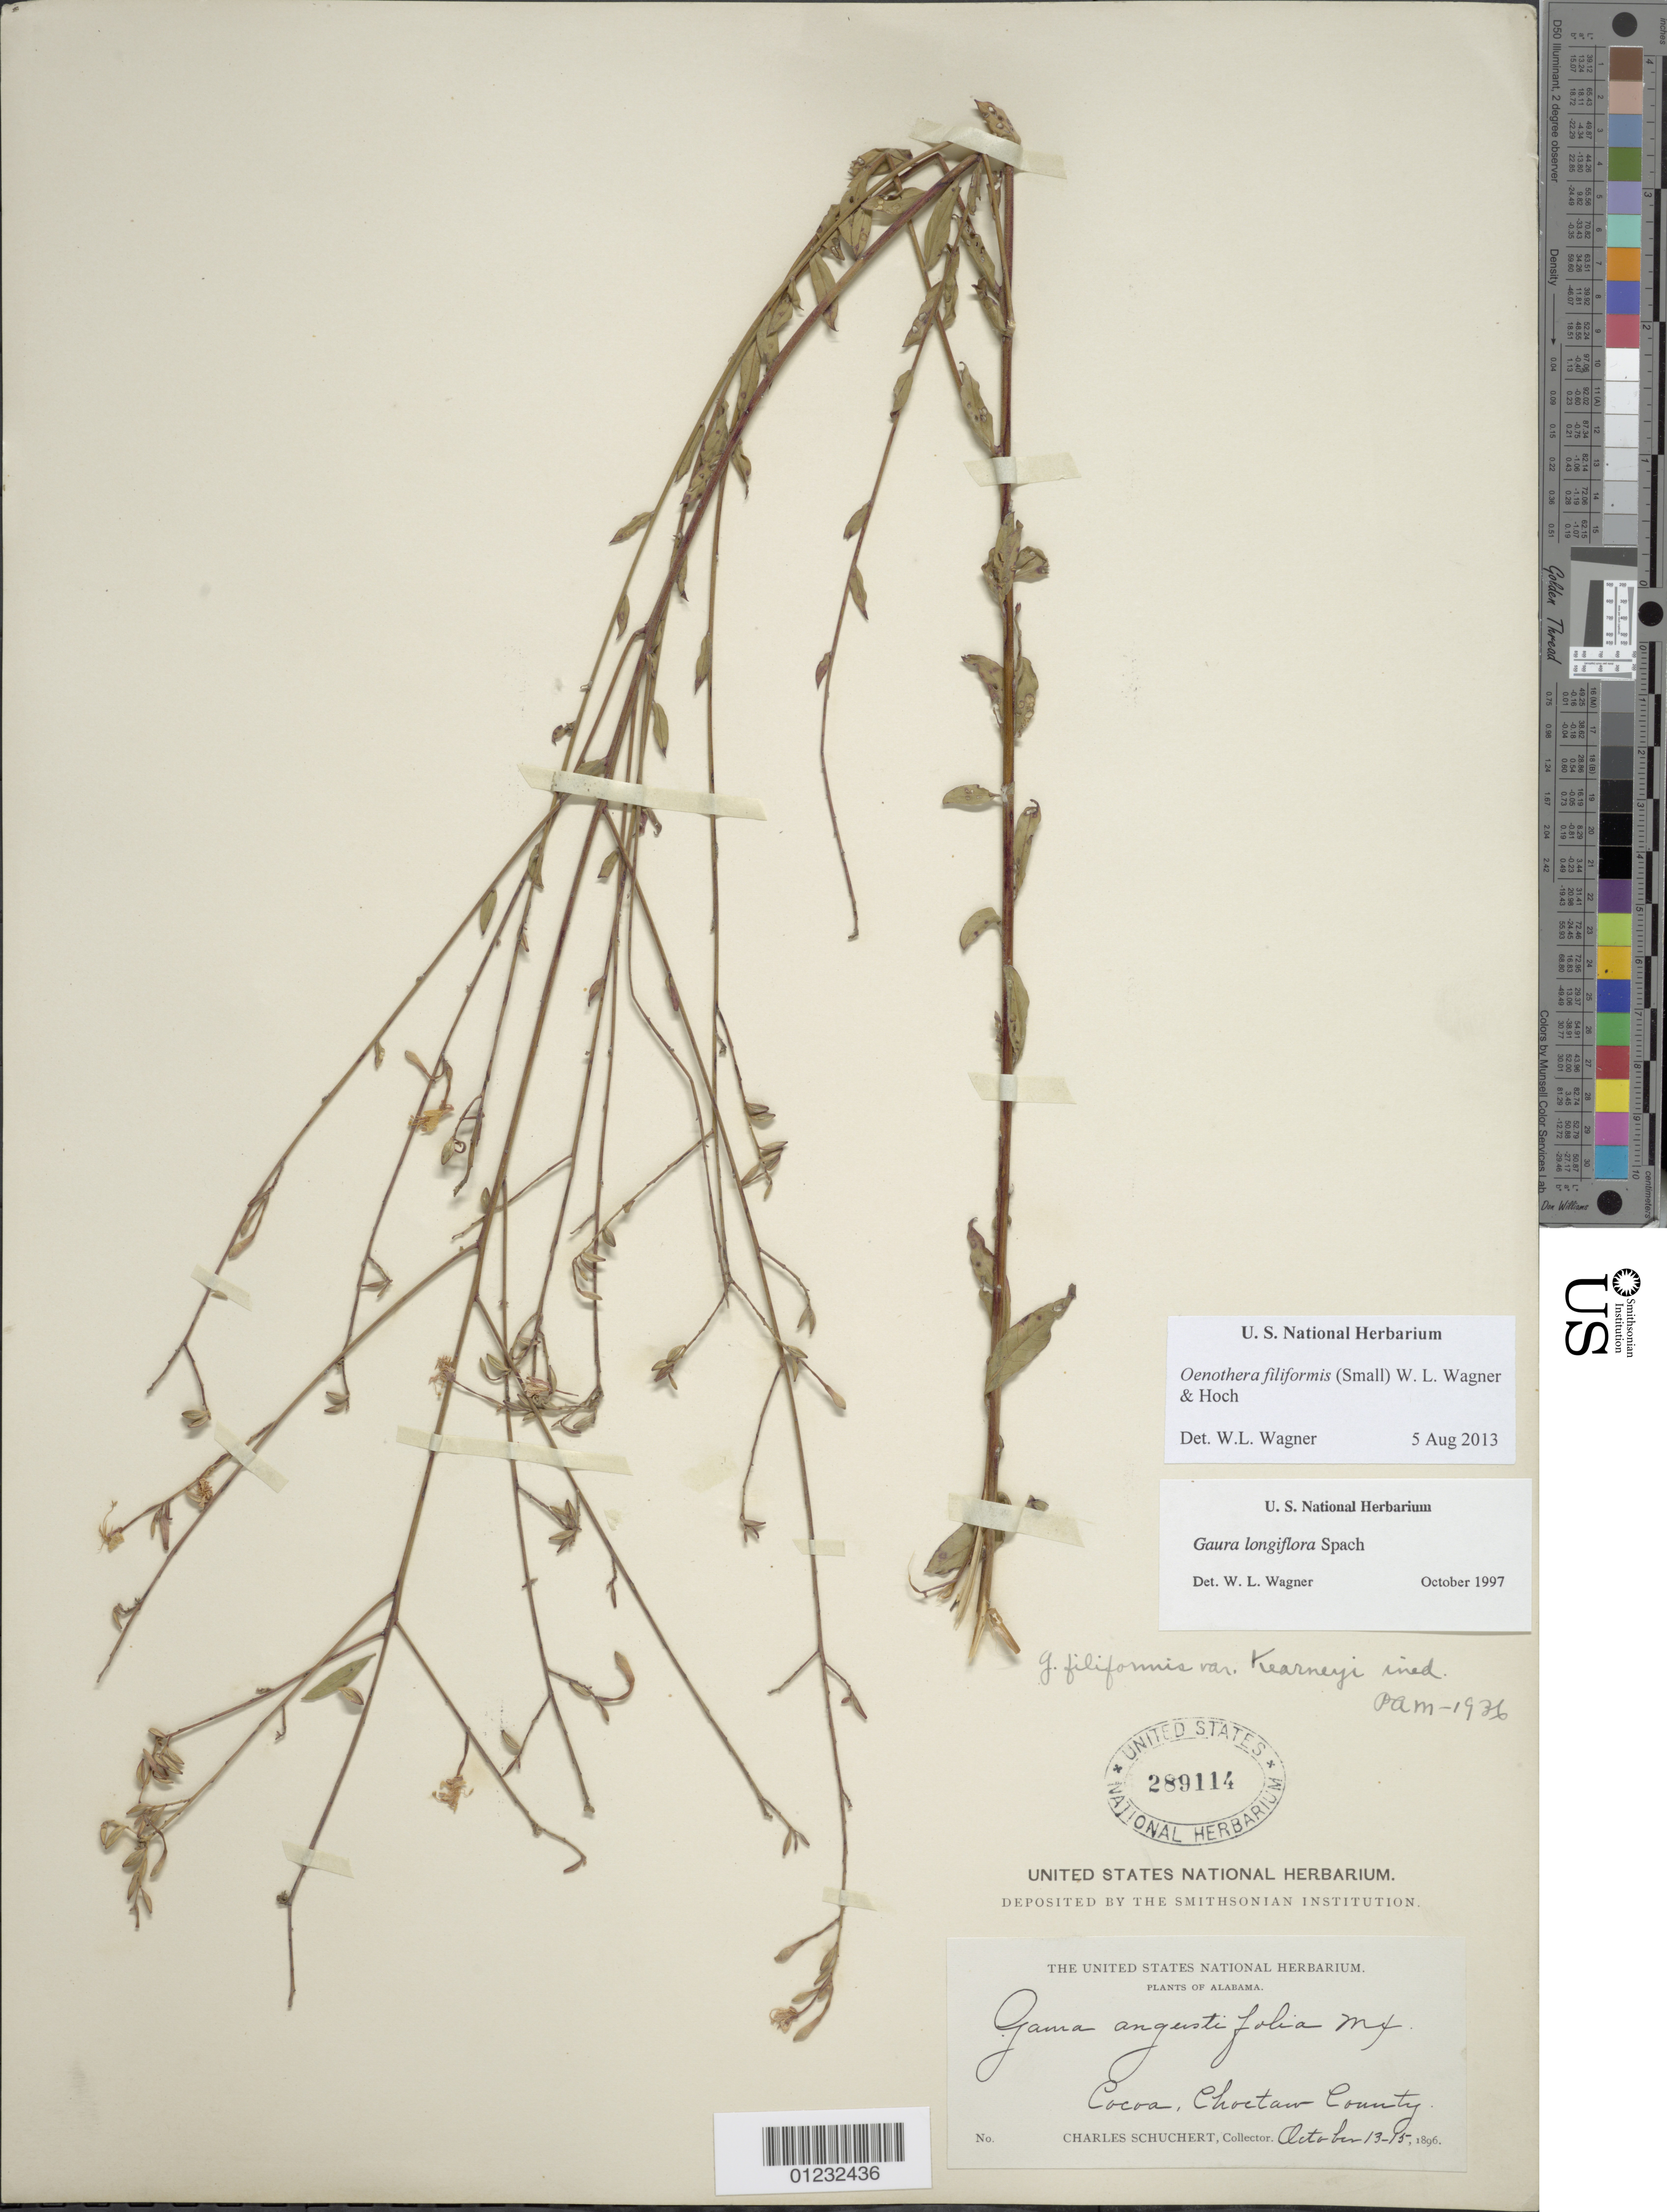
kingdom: Plantae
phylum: Tracheophyta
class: Magnoliopsida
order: Myrtales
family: Onagraceae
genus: Oenothera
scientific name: Oenothera filiformis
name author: (Small) W.L. Wagner & Hoch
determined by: Wagner, W. L., (BOT), Smithsonian Institution - National Museum of Natural History (UNITED STATES)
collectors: C. Schuchert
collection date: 1896-10-13/1896-10-15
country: United States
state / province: Alabama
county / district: Choctaw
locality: Cocoa.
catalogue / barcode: US 289114